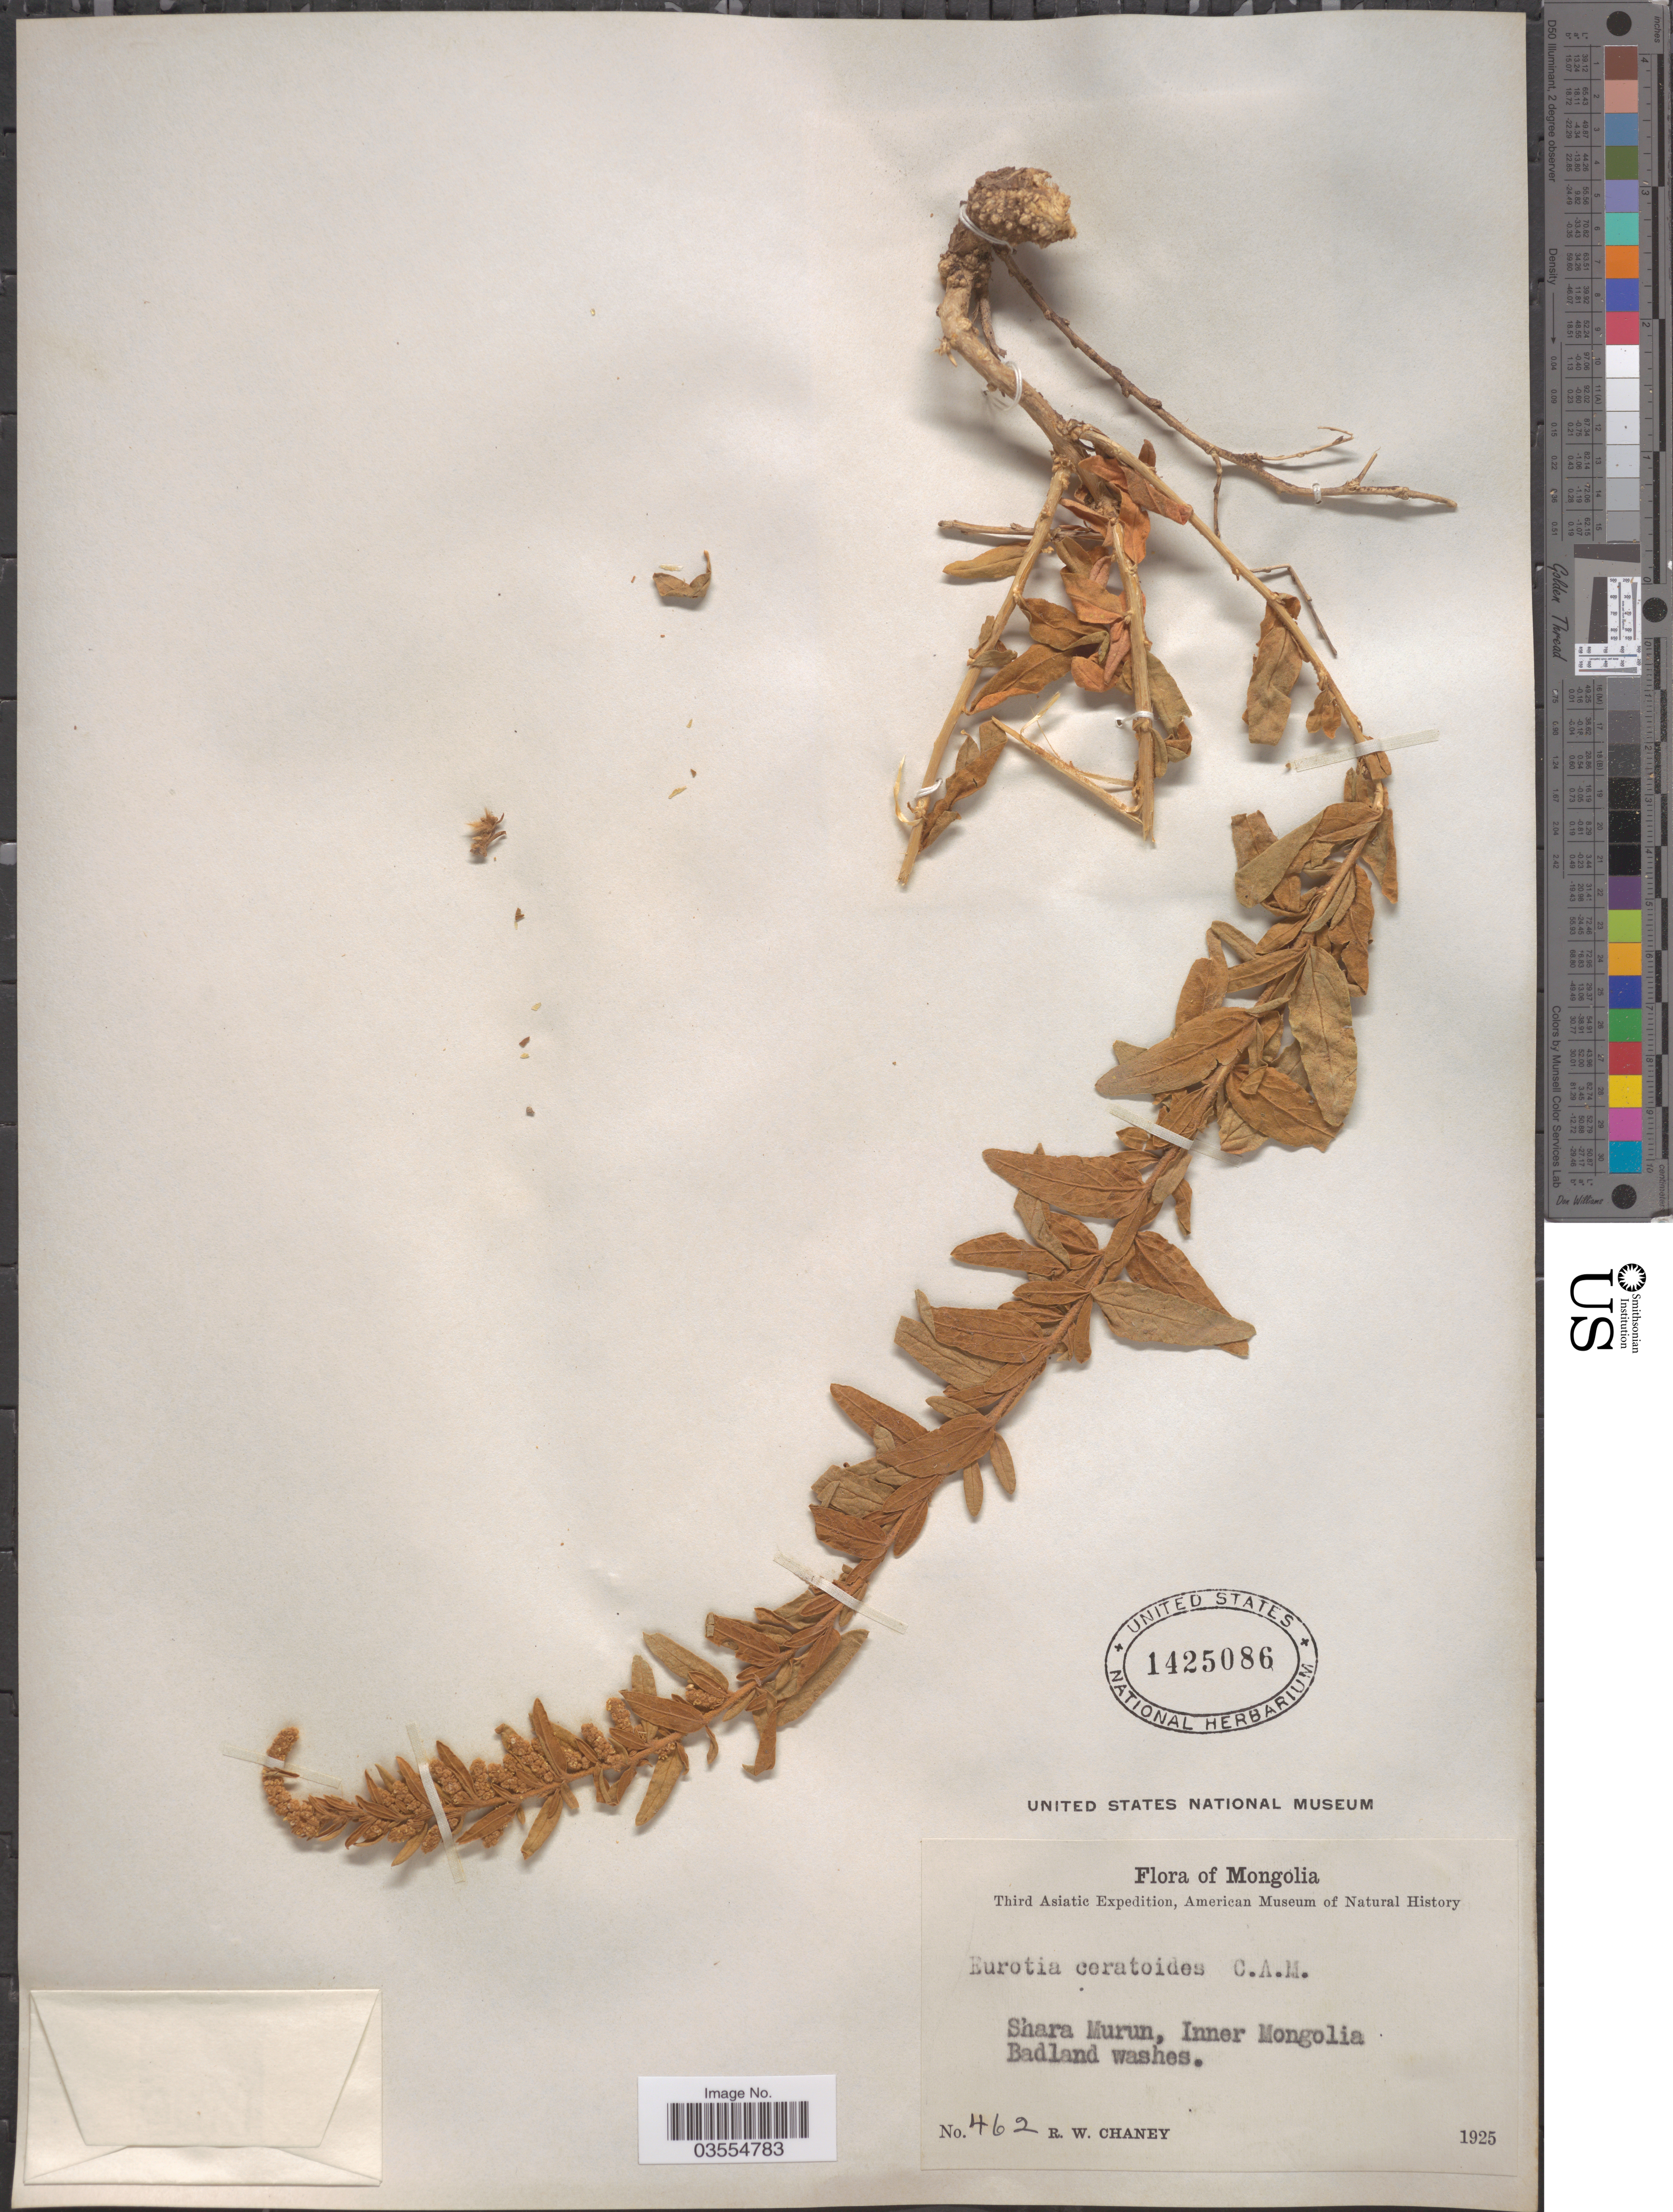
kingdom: Plantae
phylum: Tracheophyta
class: Magnoliopsida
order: Caryophyllales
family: Amaranthaceae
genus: Krascheninnikovia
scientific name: Krascheninnikovia ceratoides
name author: (L.) Gueldenst.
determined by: U.S. National Herbarium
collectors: R. Chaney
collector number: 462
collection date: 1925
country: China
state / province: Nei Monggol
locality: Mongolia. Shara Murun, Inner Monglia. Badland washes.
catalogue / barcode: US 1425086